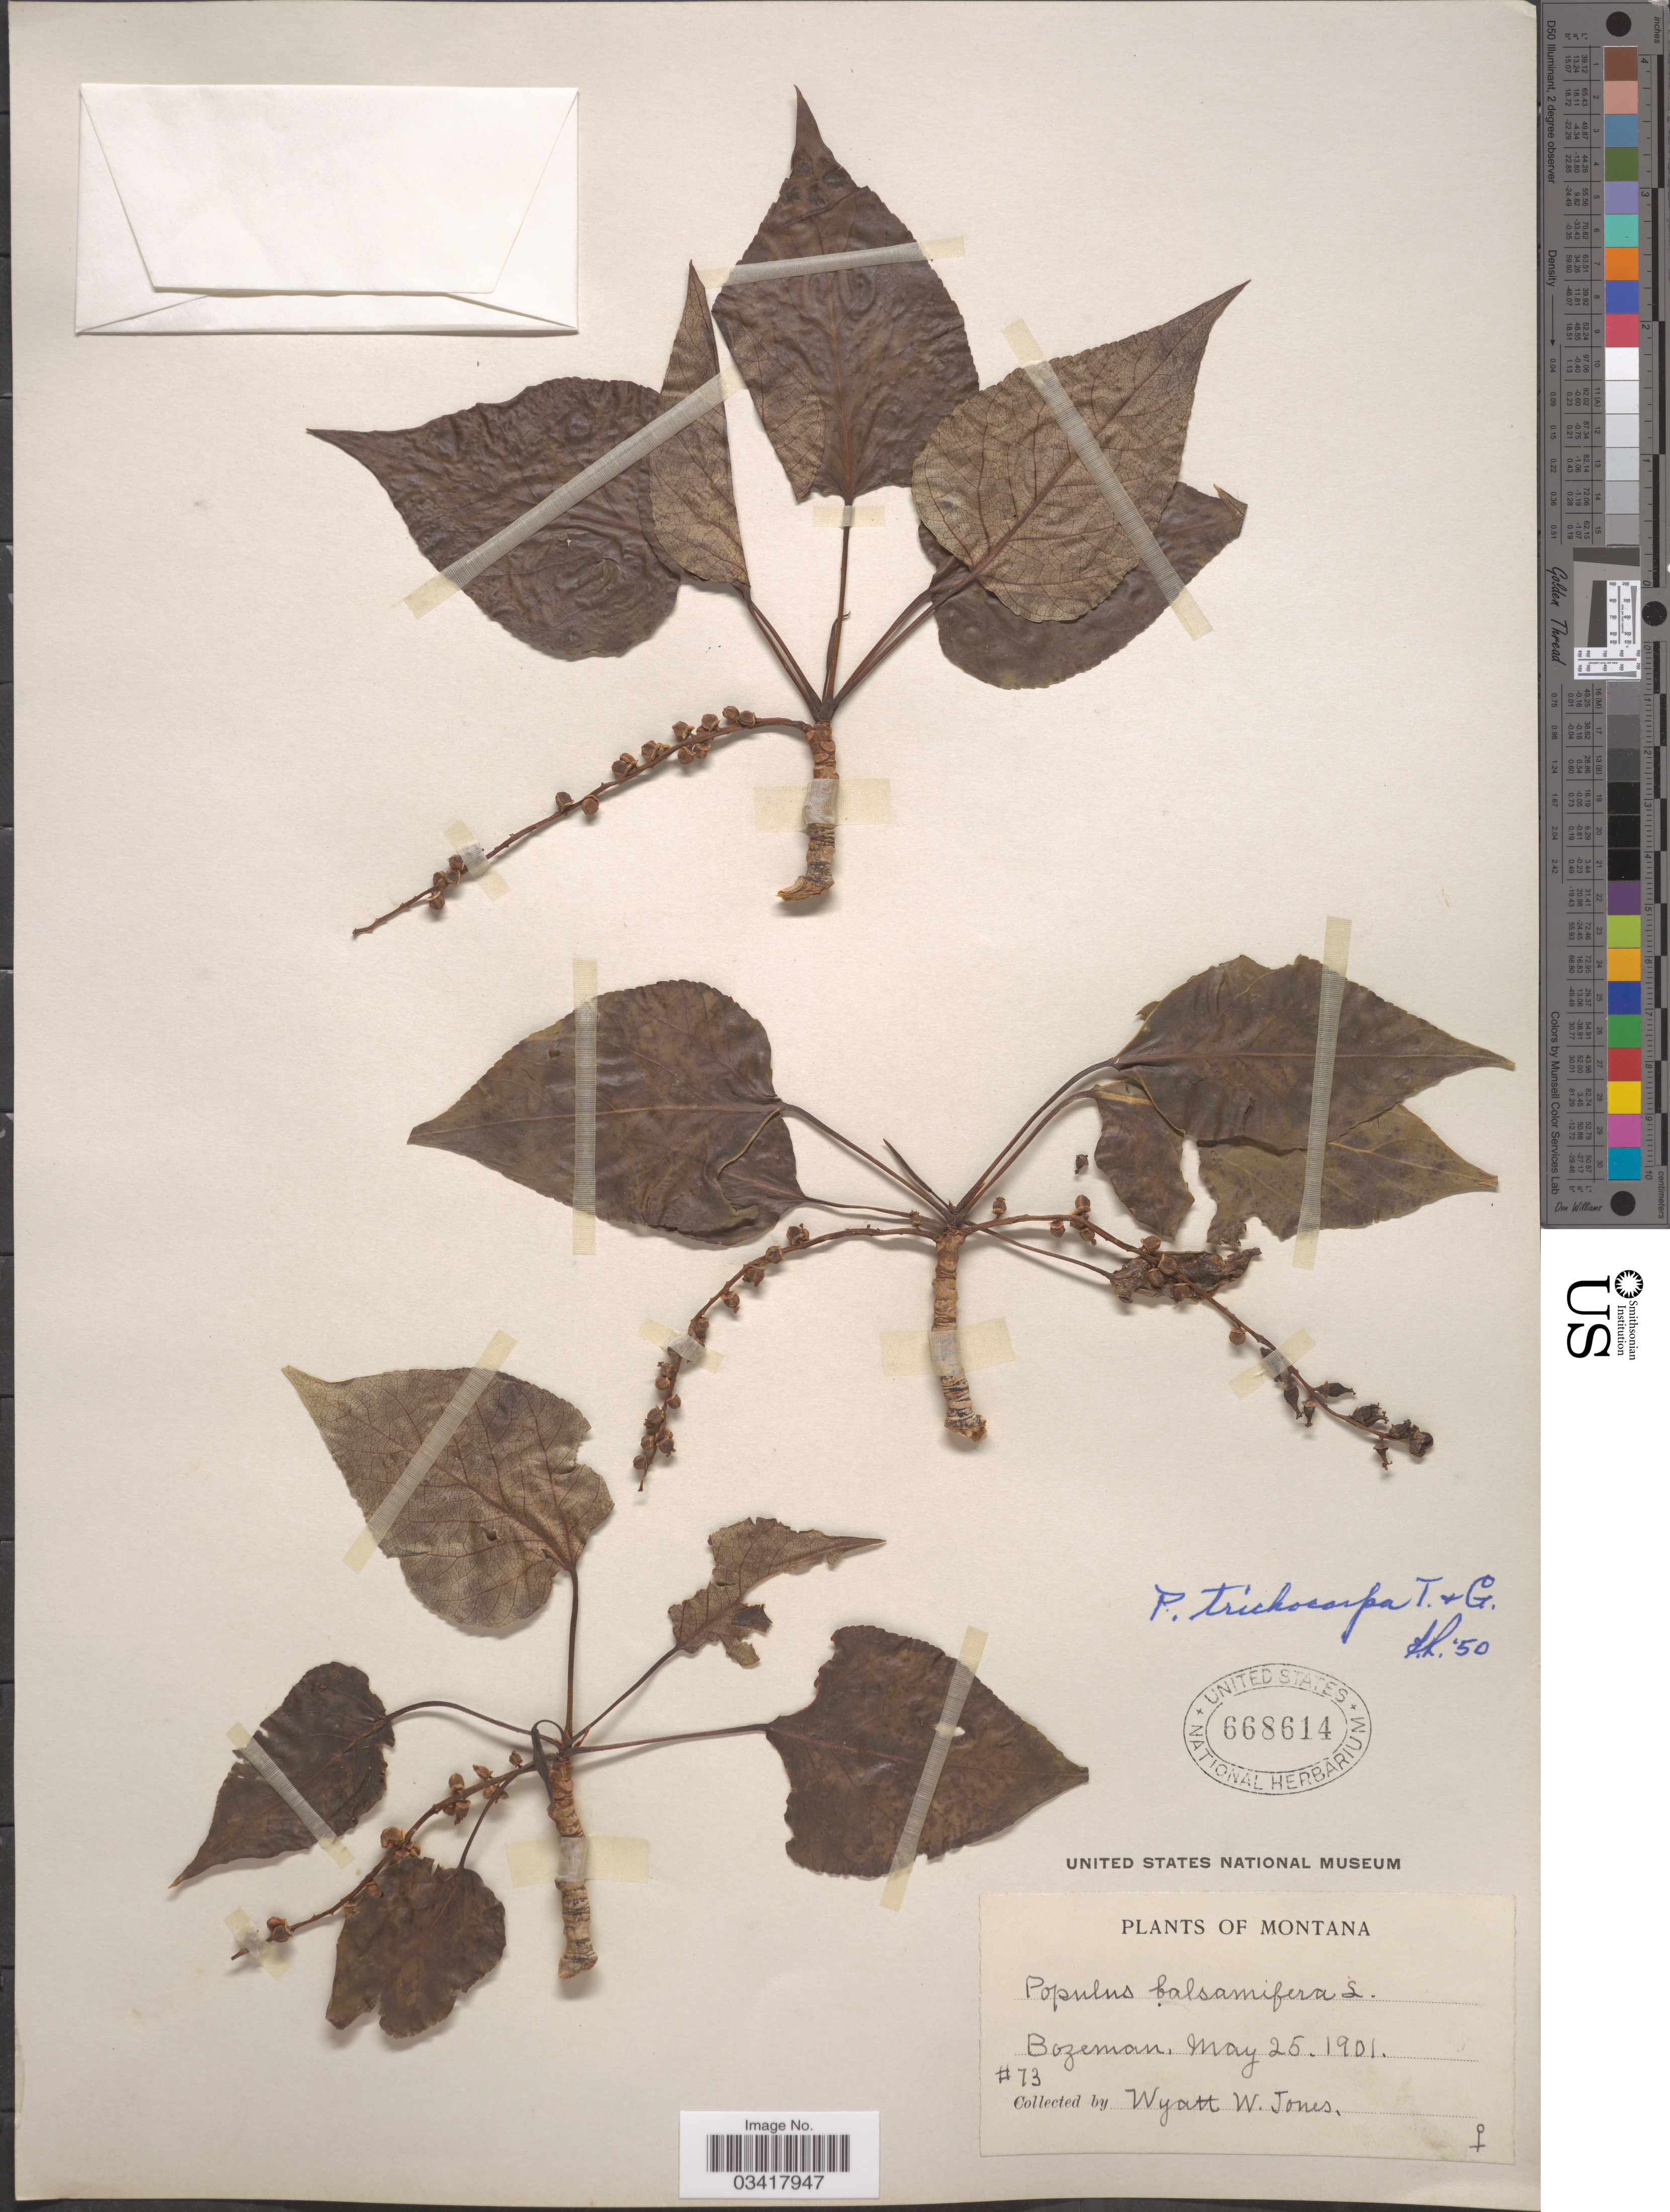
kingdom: Plantae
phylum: Tracheophyta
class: Magnoliopsida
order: Malpighiales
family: Salicaceae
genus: Populus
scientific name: Populus trichocarpa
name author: Torr. & A. Gray ex W. Hook.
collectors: W. W. Jones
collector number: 73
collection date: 1901-05-25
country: United States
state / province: Montana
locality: Bozeman.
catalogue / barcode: US 668614